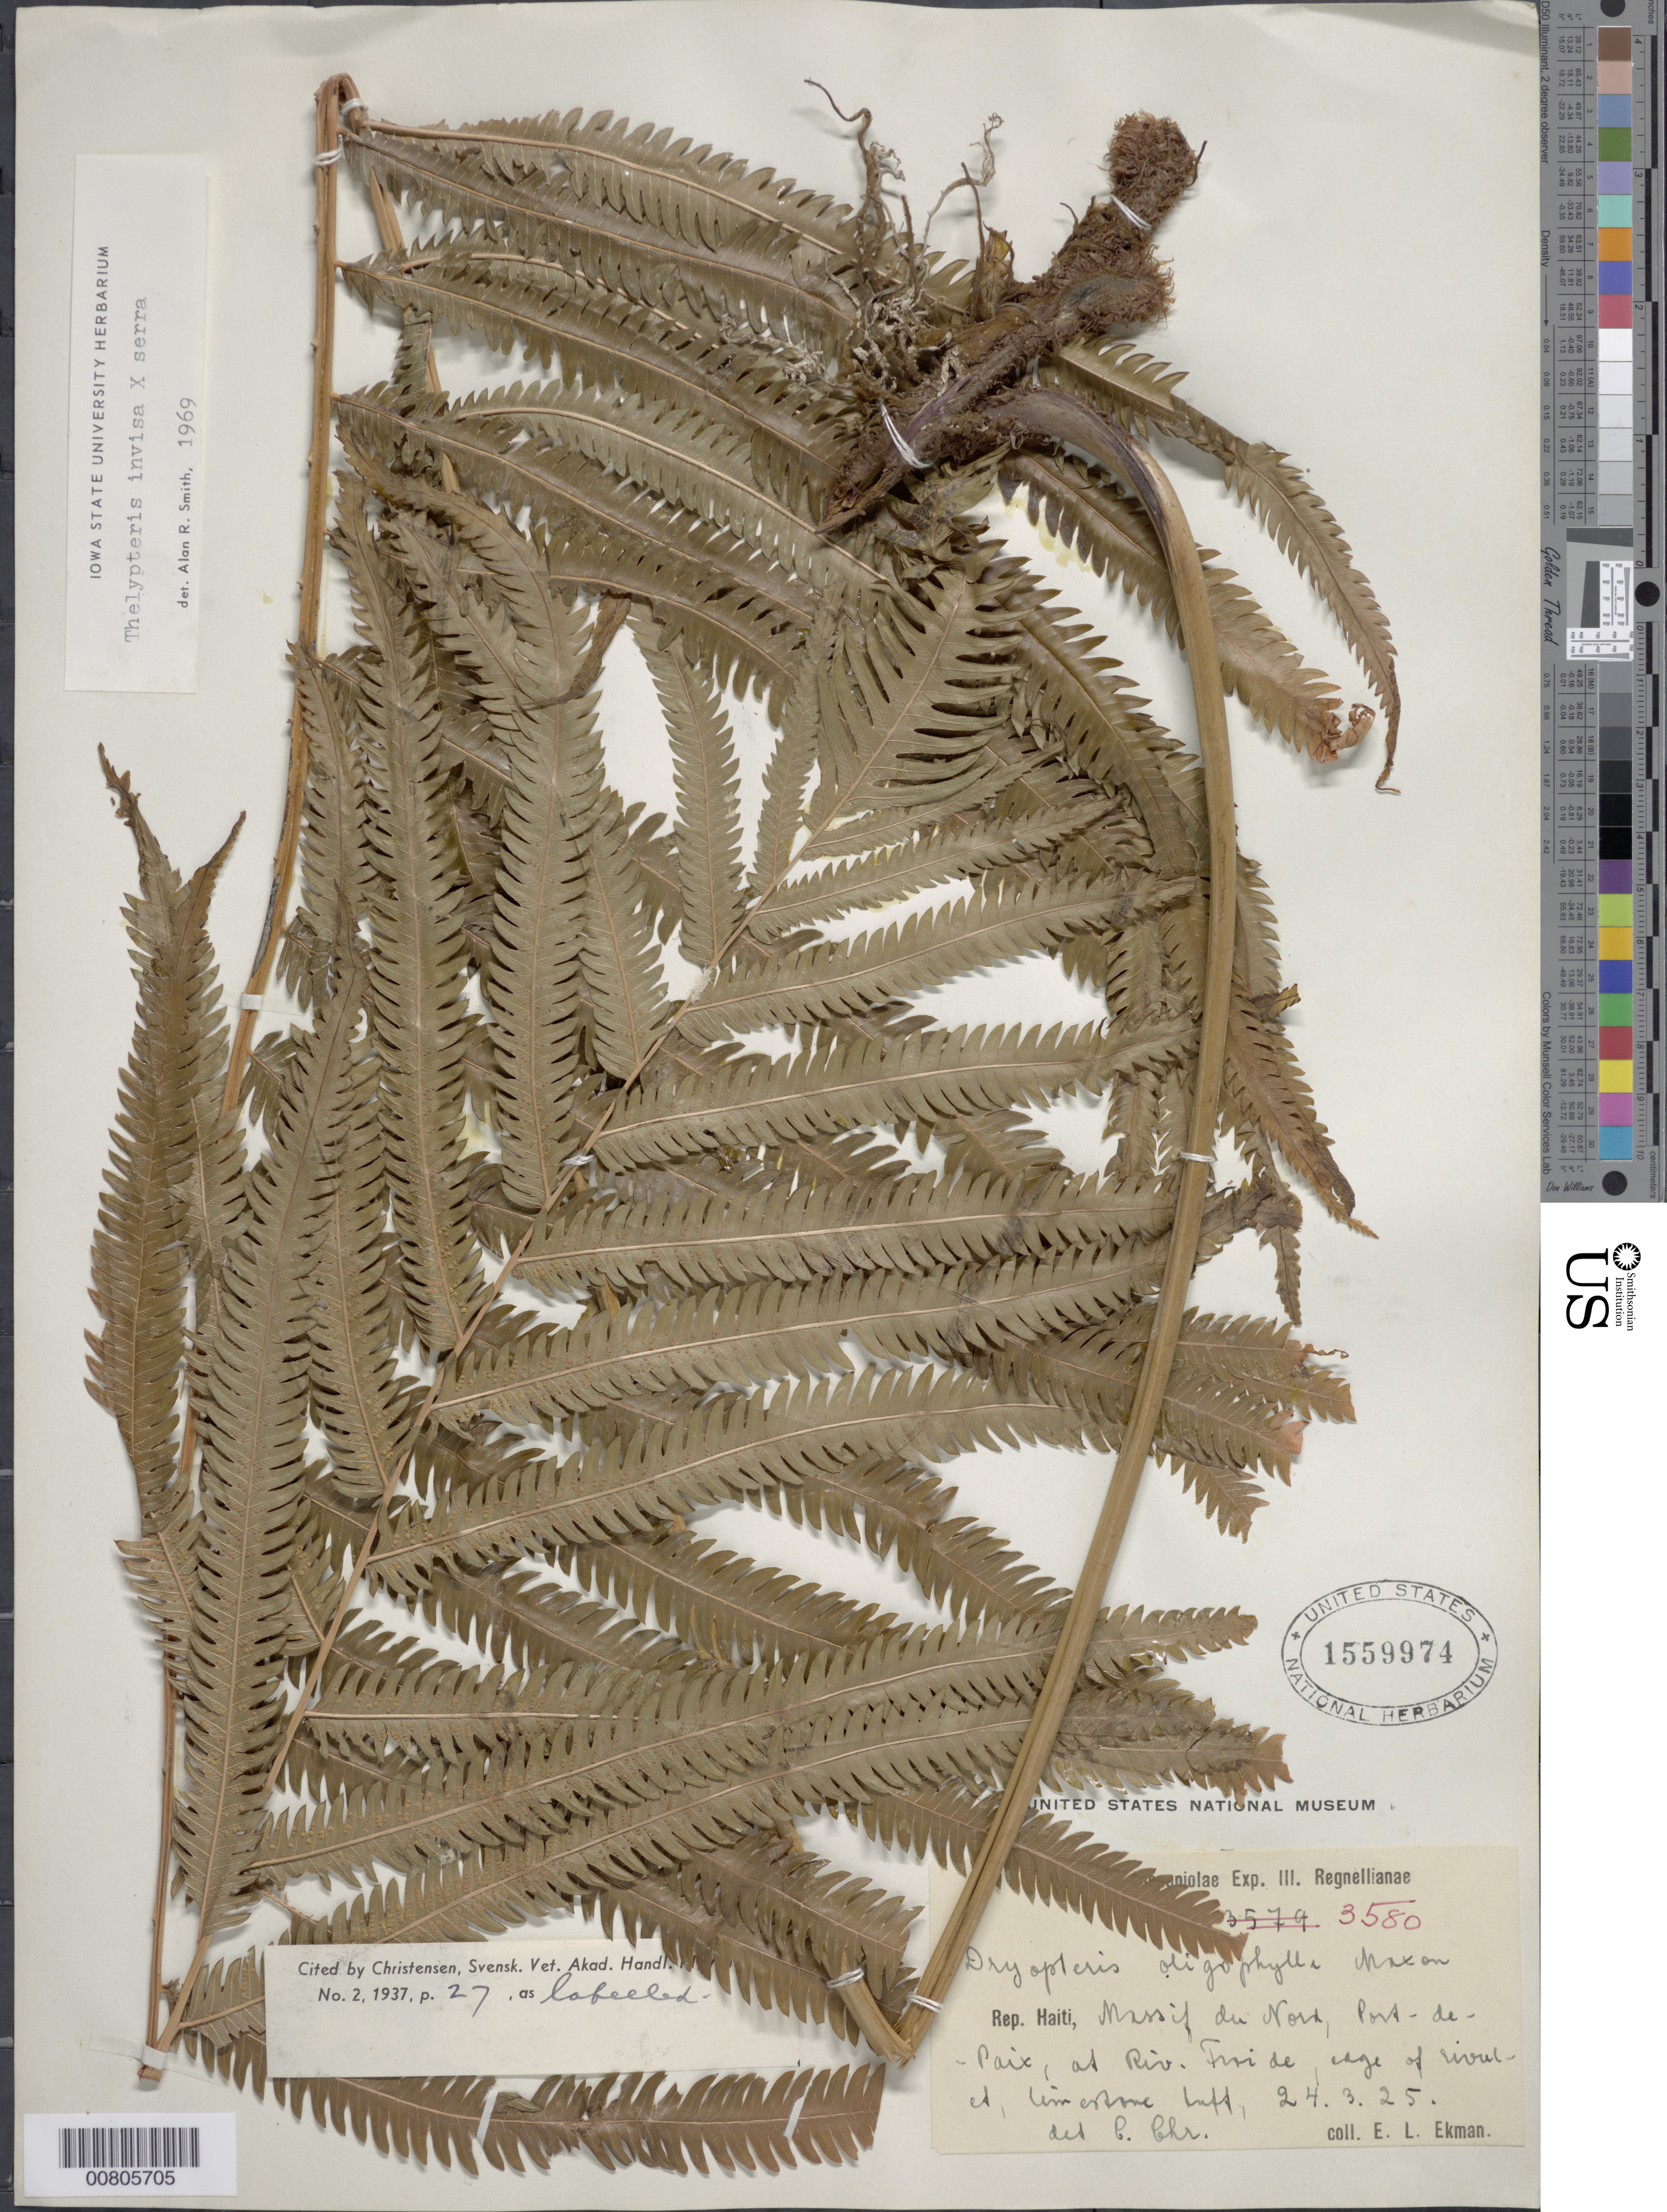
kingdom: Plantae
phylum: Tracheophyta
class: Polypodiopsida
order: Polypodiales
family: Thelypteridaceae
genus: Cyclosorus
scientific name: x C. serra (Sw.) Farw.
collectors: E. L. Ekman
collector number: H 3580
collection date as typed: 24 Mar 1925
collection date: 1925-03-24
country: Haiti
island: Hispaniola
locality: Massif du Nord, Port de Paix, Riv. Froide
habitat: Edge of ruvulet, limestone bluff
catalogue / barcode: US 1559974